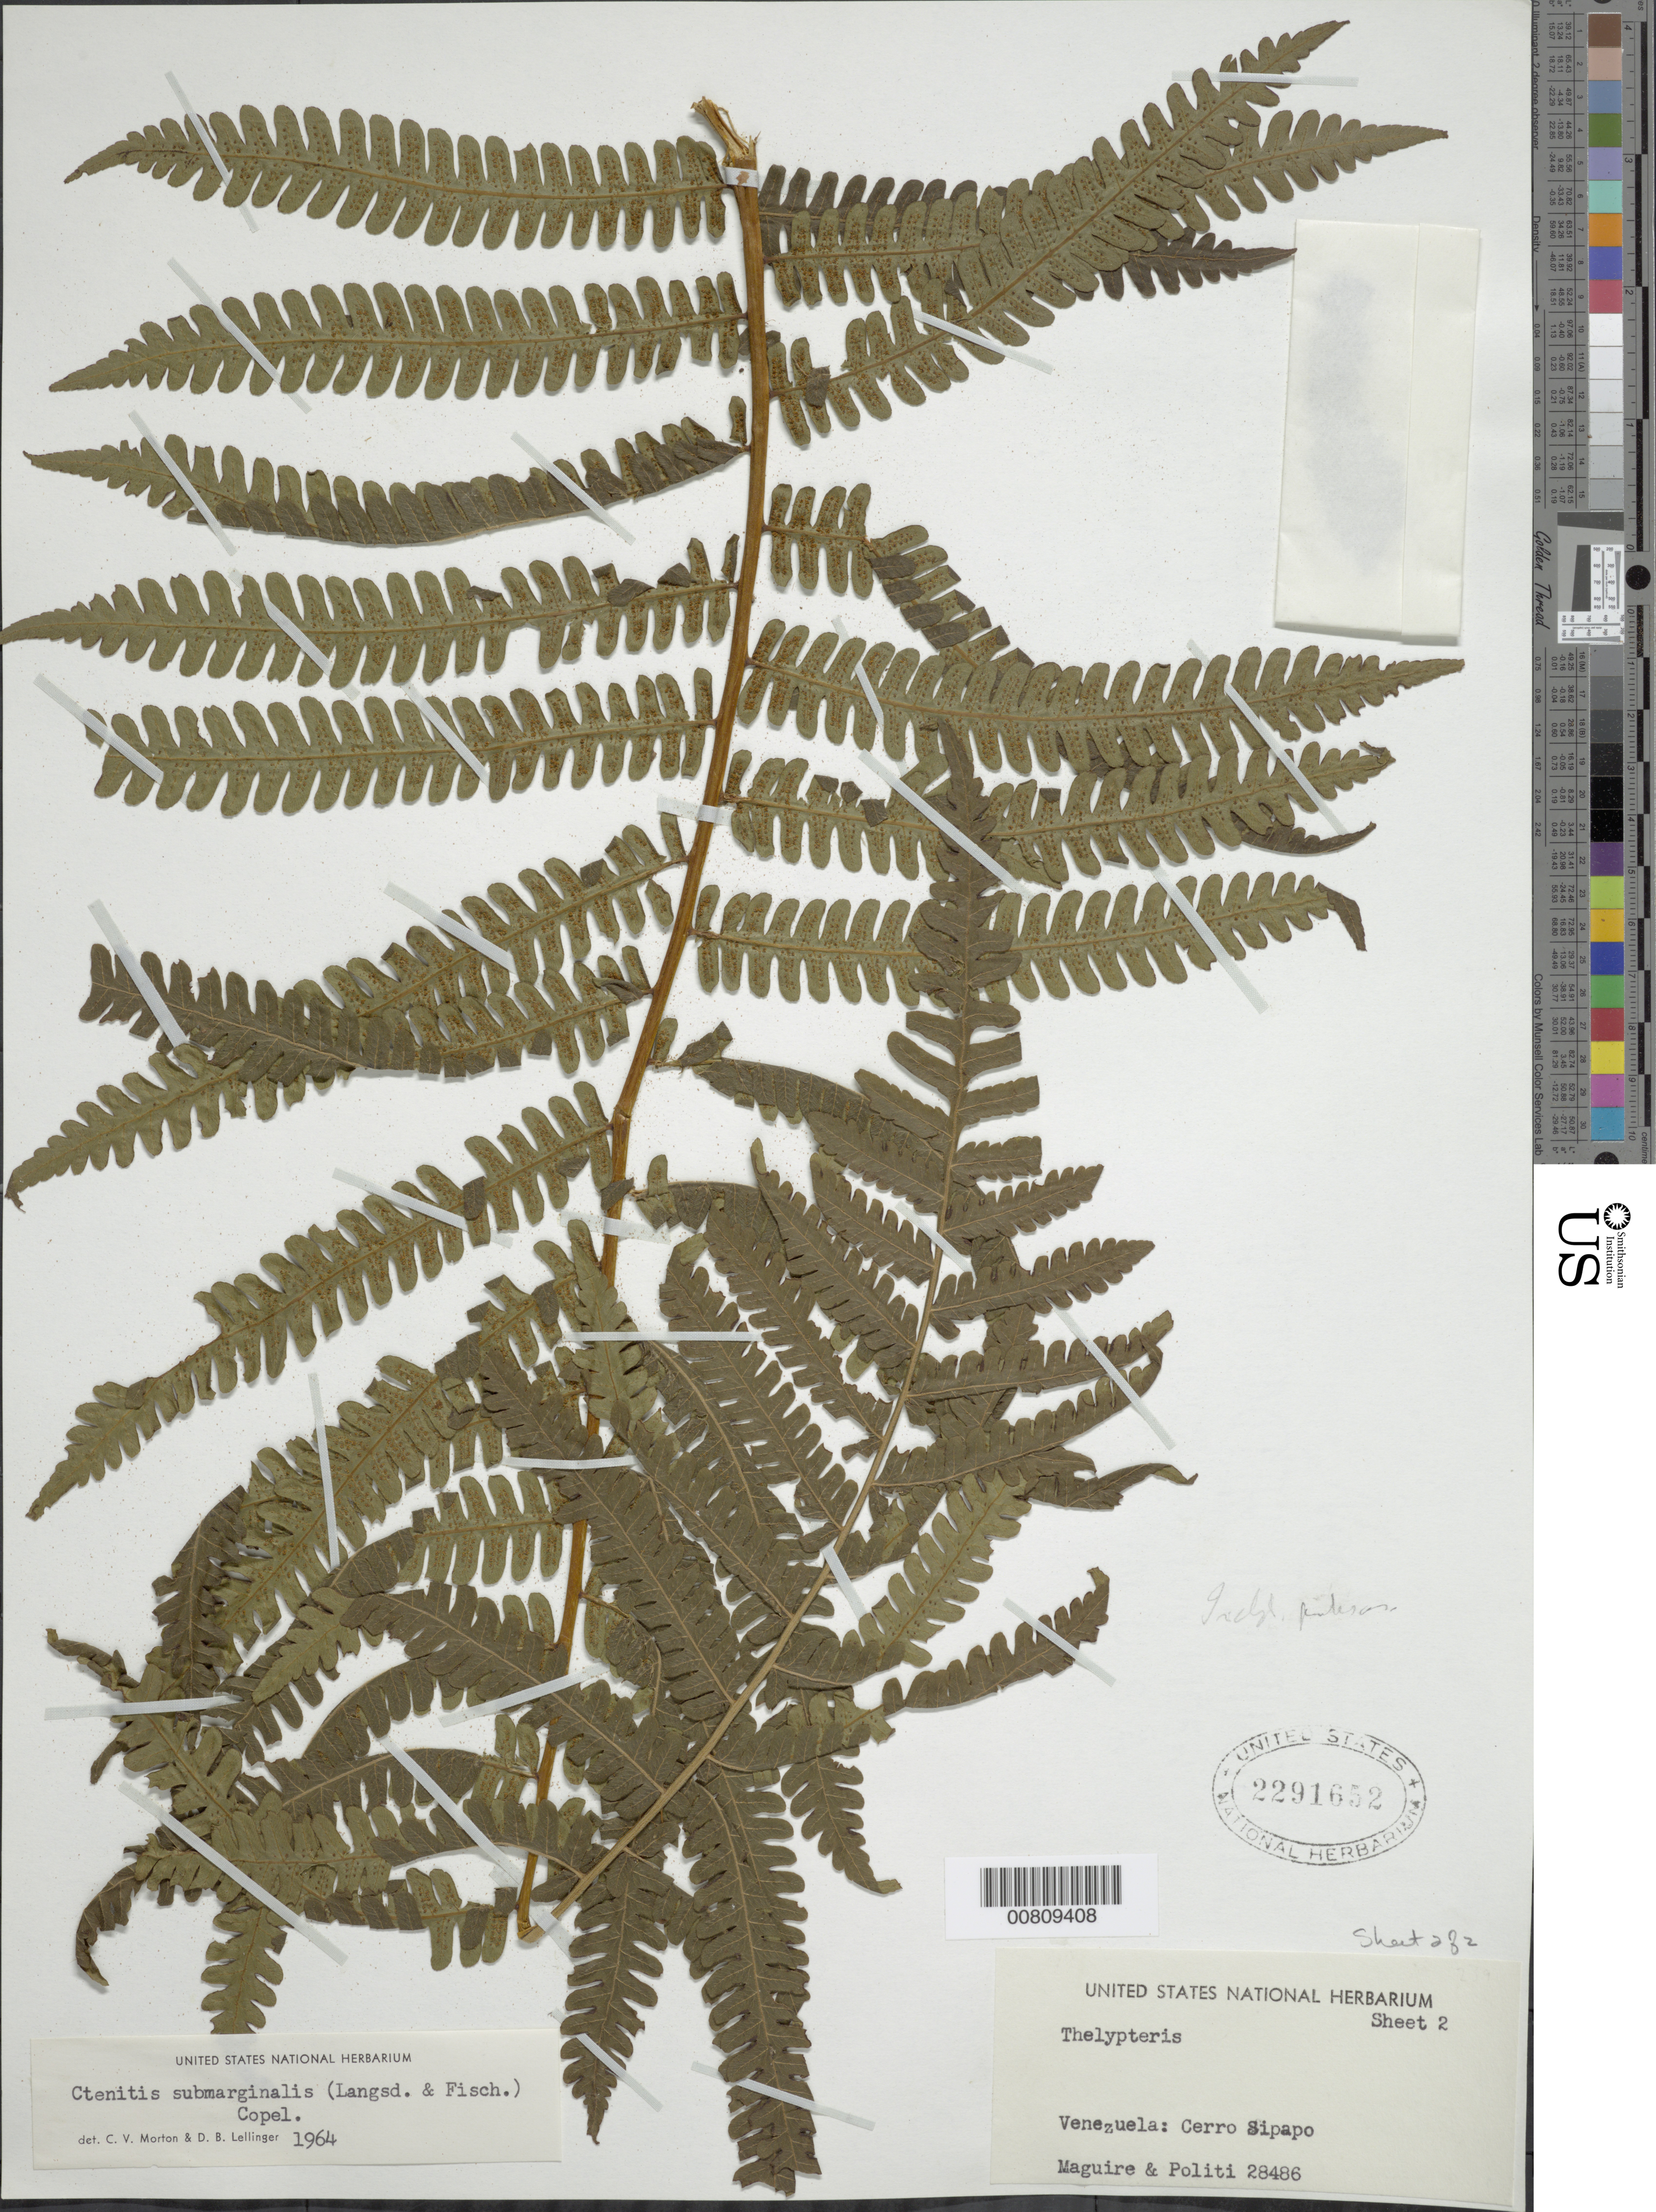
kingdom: Plantae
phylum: Tracheophyta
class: Polypodiopsida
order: Cyatheales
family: Cyatheaceae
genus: Cyathea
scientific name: Cyathea bipinnatifida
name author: (Baker) Domin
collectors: B. Maguire & Politi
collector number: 28486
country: Venezuela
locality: Cerro Sipapo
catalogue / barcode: US 2291652